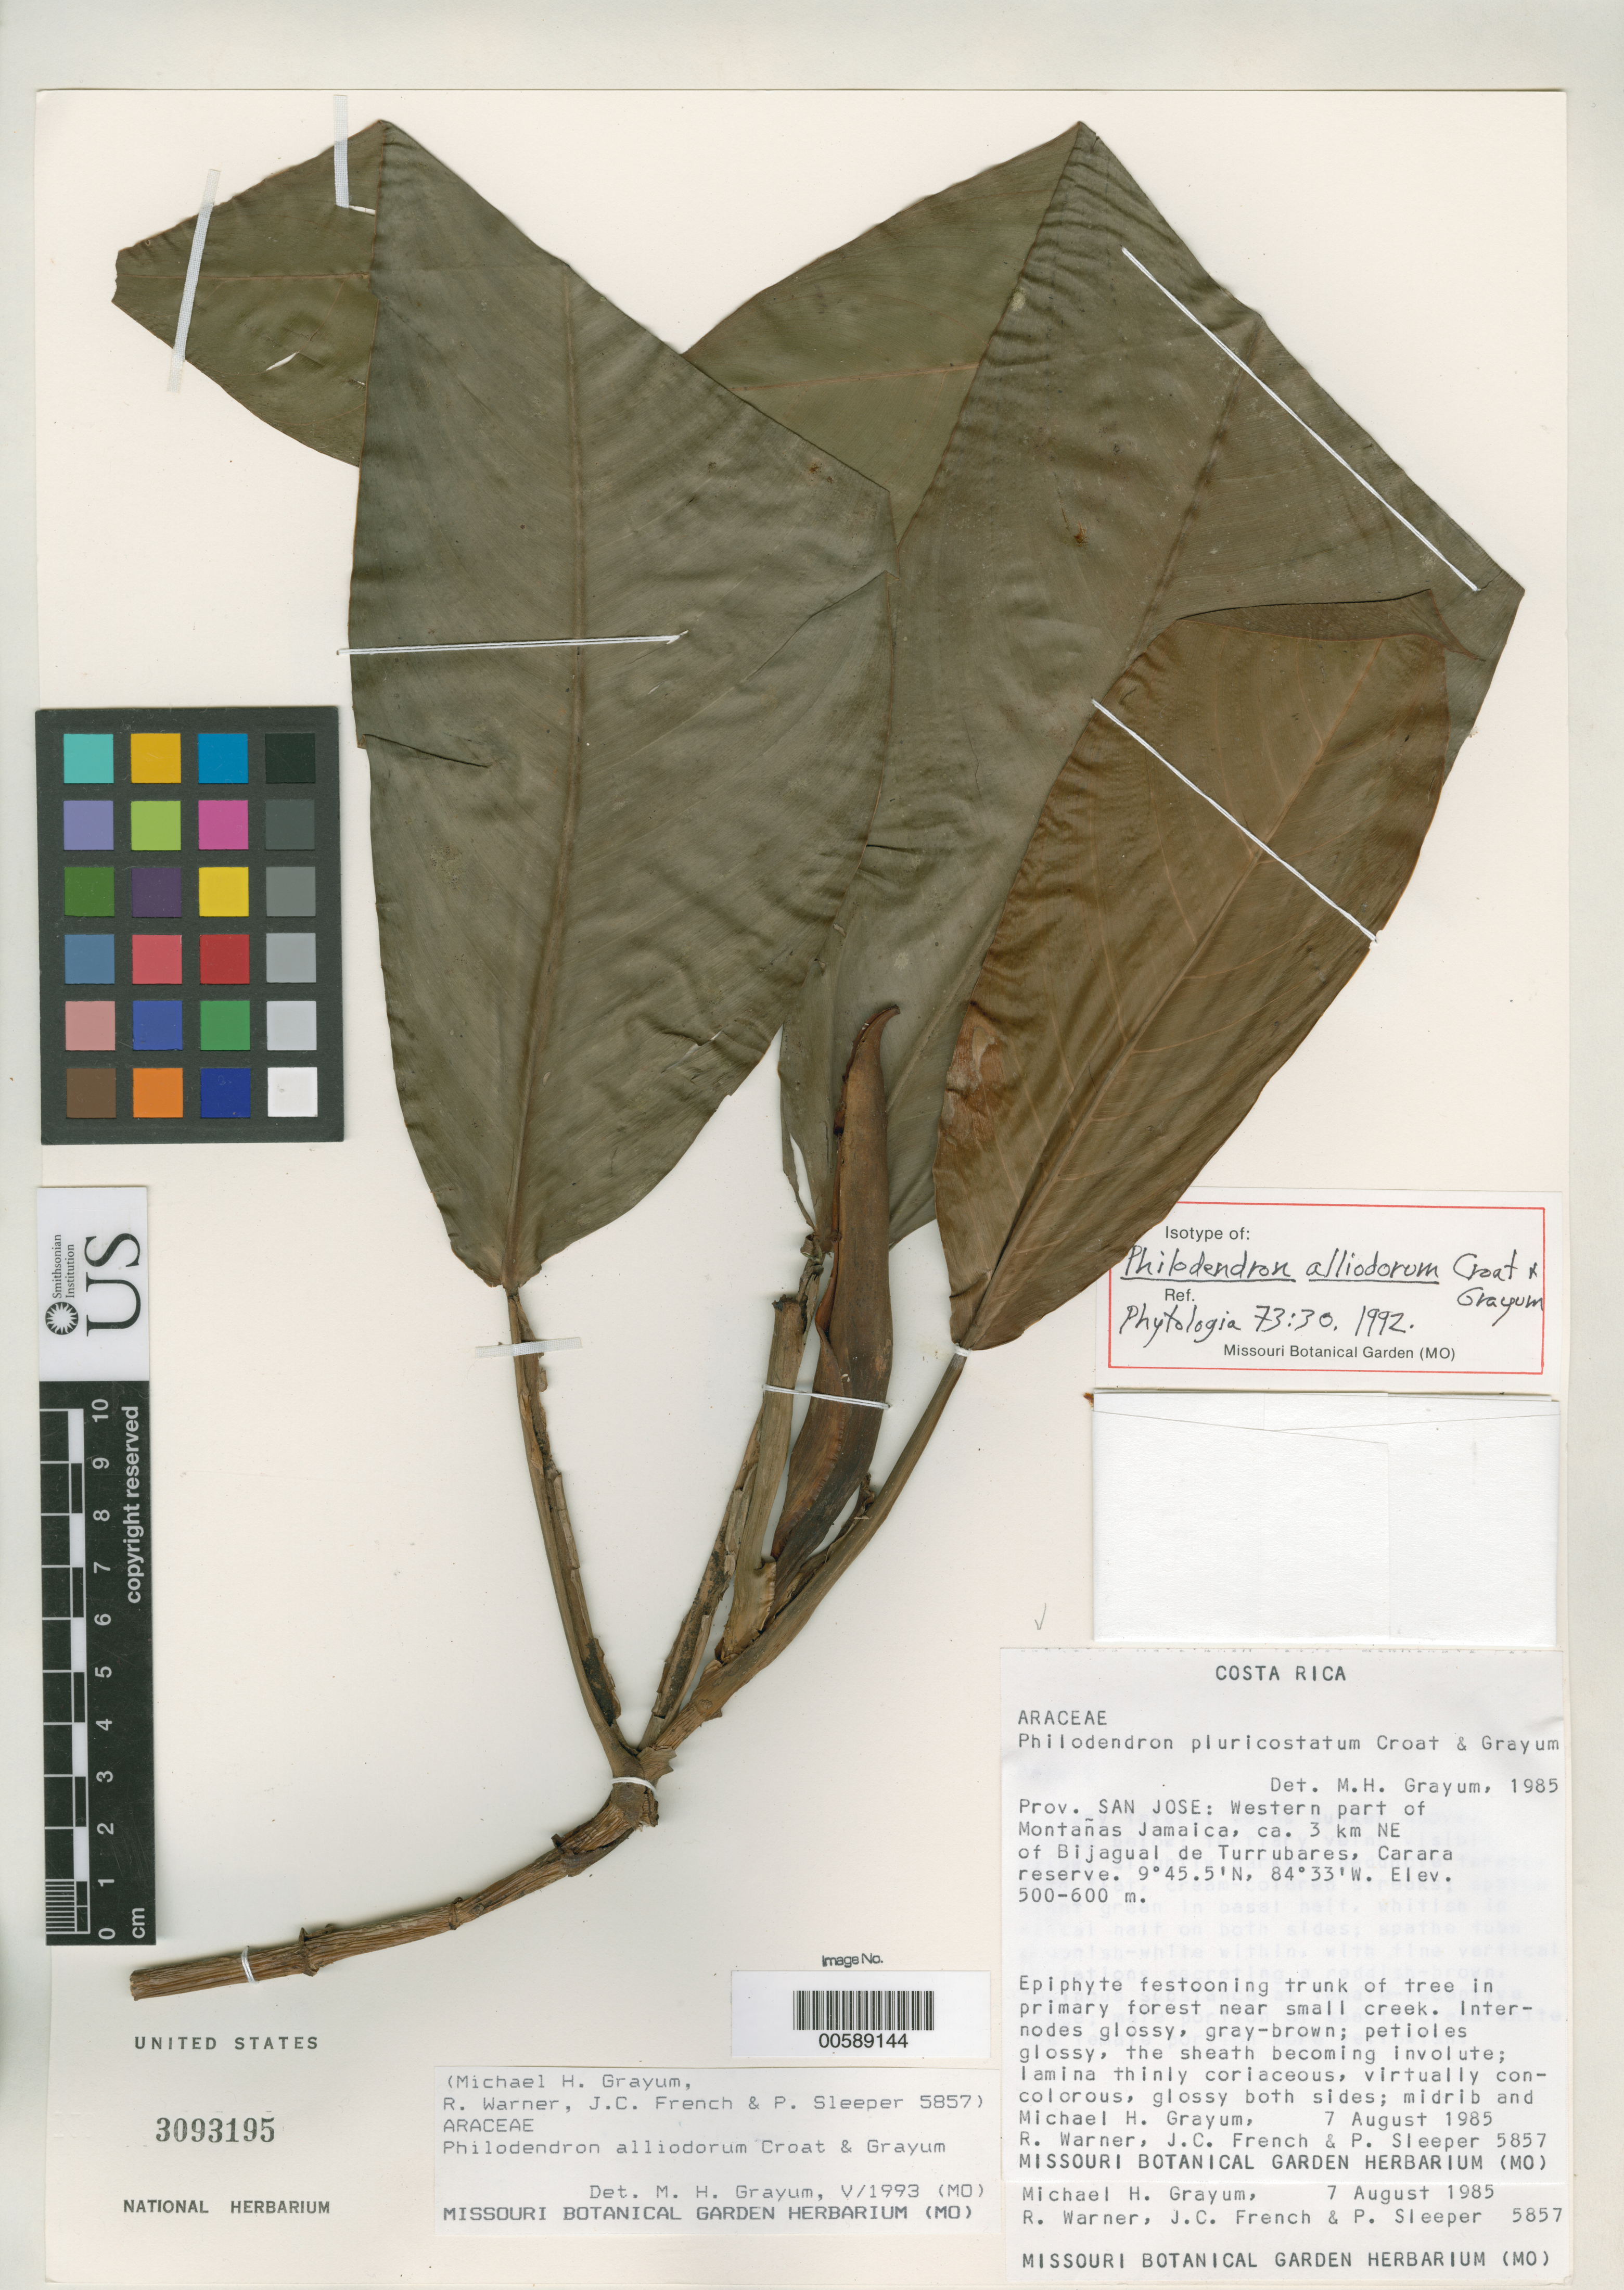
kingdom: Plantae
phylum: Tracheophyta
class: Liliopsida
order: Alismatales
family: Araceae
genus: Philodendron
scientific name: Philodendron alliodorum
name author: Croat & Grayum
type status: Isotype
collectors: M. H. Grayum, R. Warner, J. French & P. Sleeper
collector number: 5857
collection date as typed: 07 Aug 1985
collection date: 1985-08-07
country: Costa Rica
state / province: San José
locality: Western part of Montanas Jamaica, ca. 3 km NE of Bijagual de Turrubares, Carara Reserve.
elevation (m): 500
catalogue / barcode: US 3093195